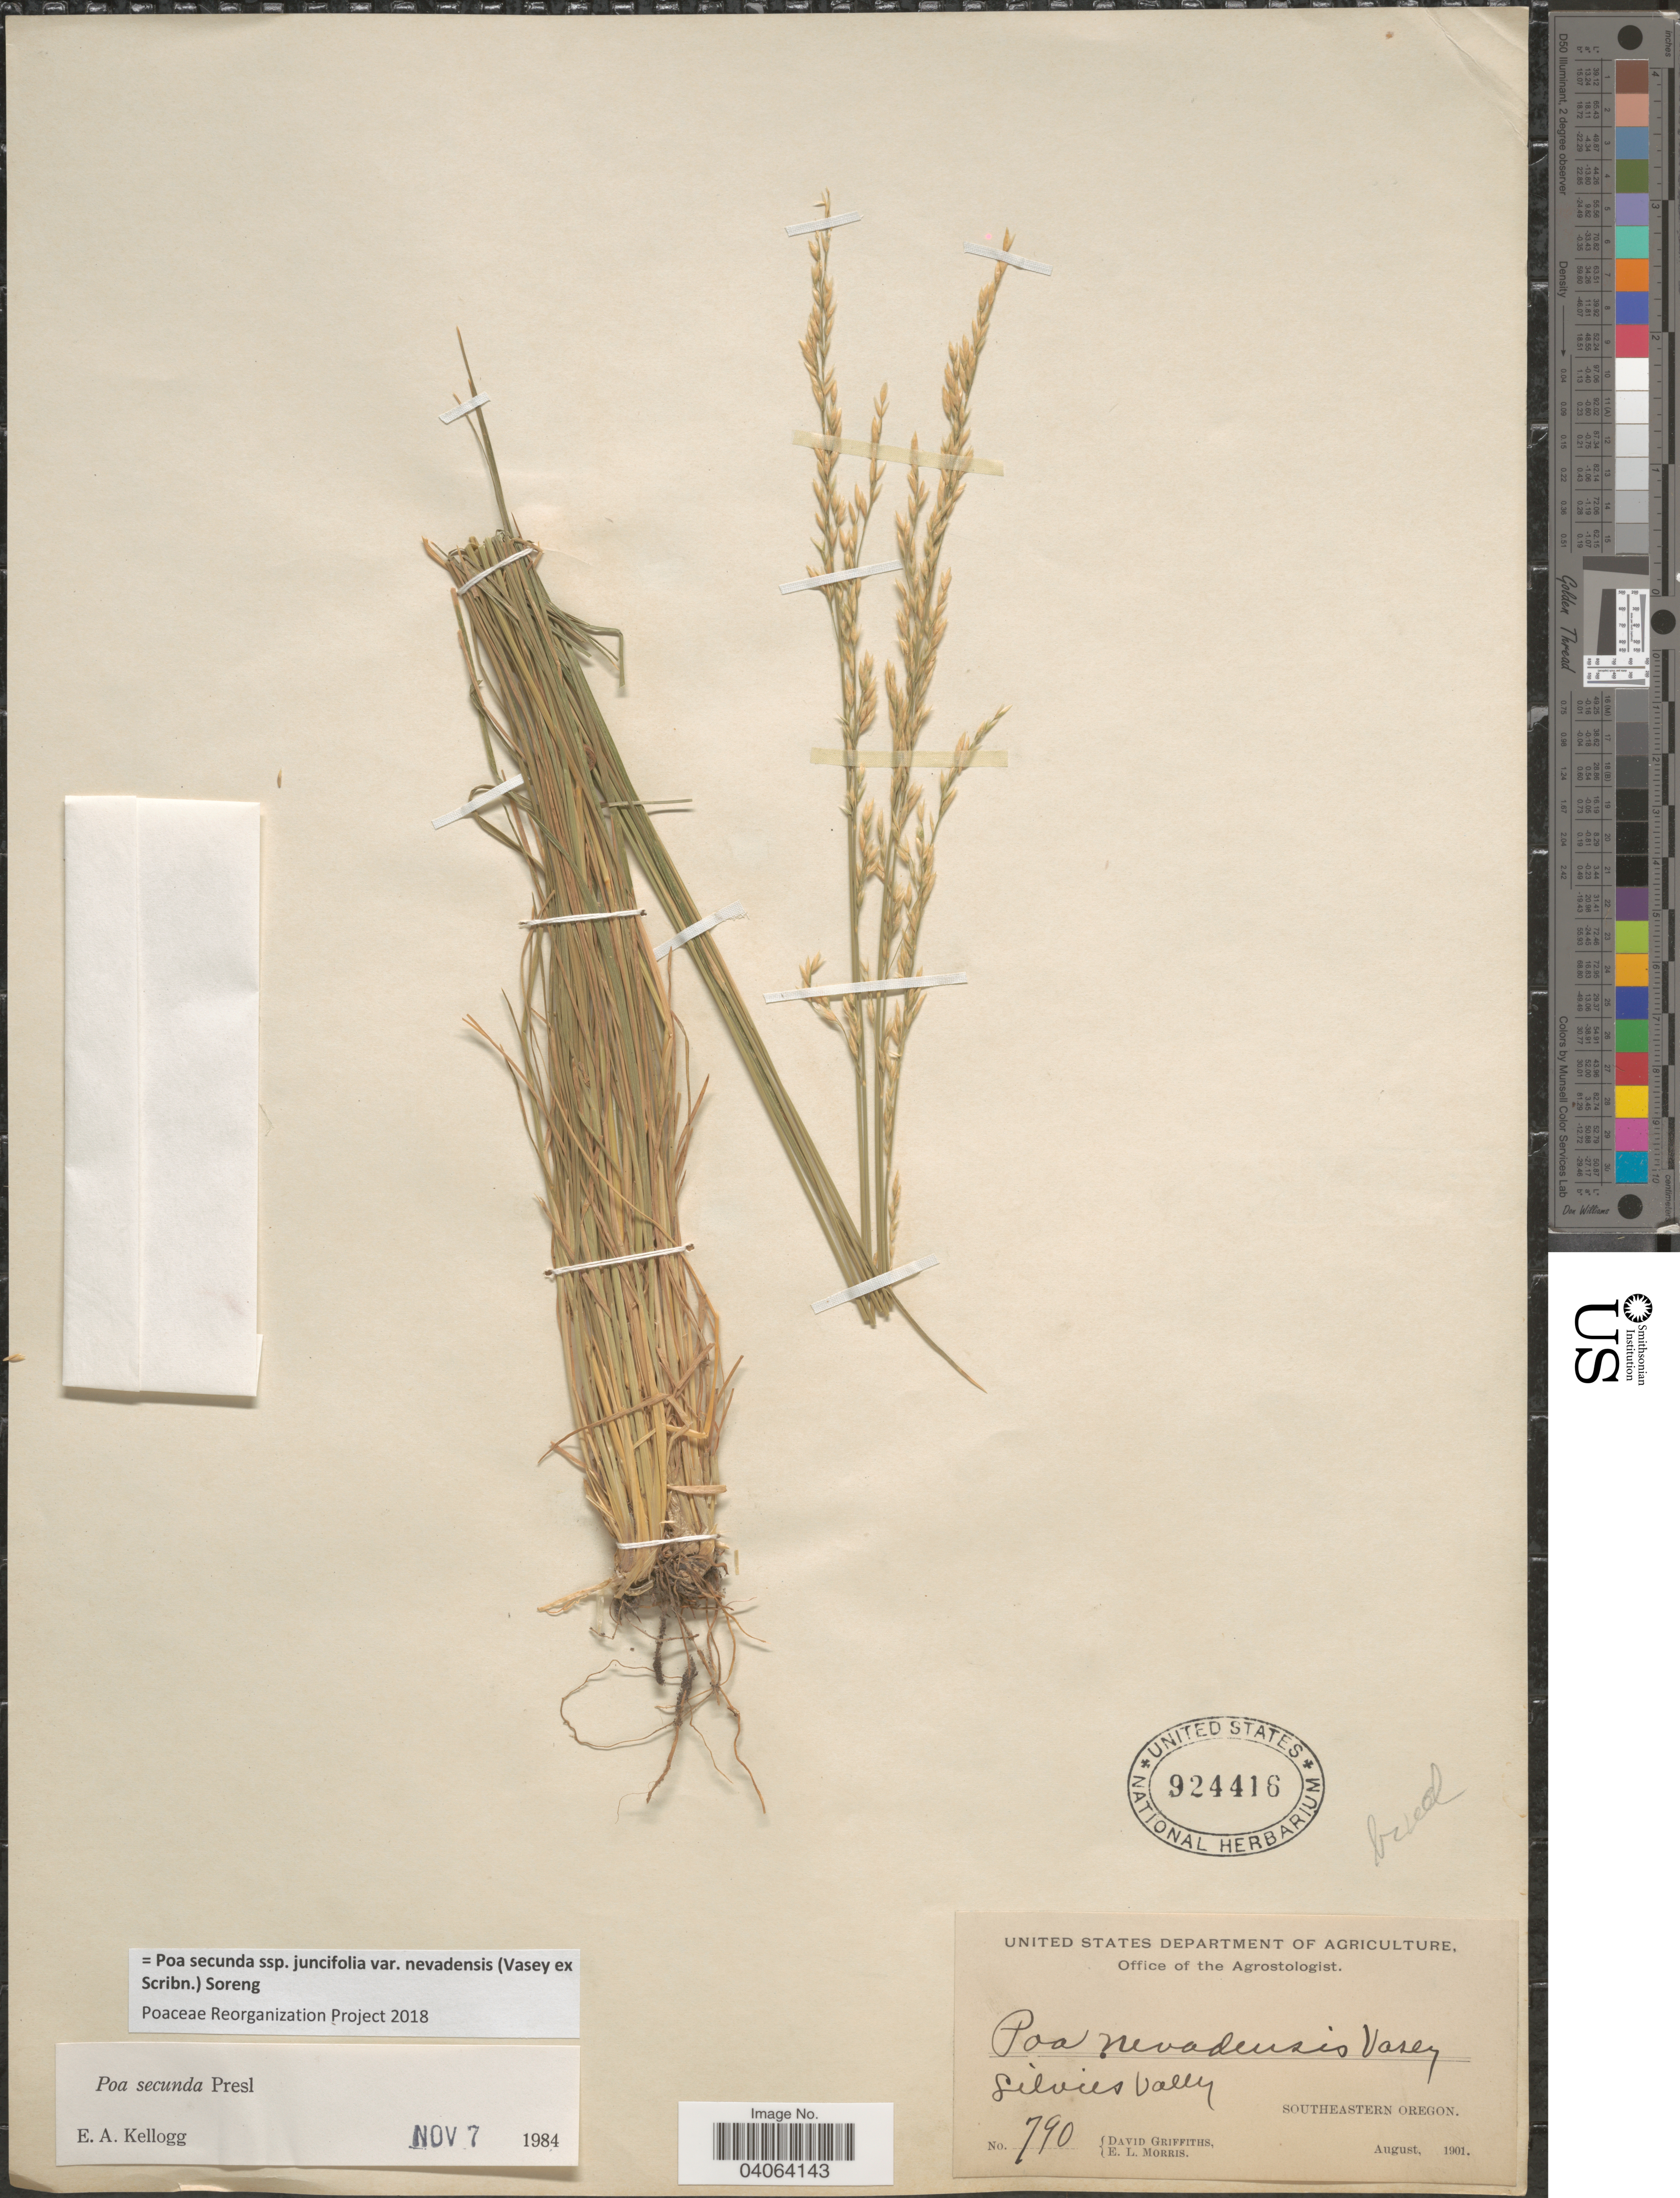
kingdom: Plantae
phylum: Tracheophyta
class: Liliopsida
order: Poales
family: Poaceae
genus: Poa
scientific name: Poa secunda subsp. juncifolia var. nevadensis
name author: (Vasey ex Scribn.) Soreng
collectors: D. Griffiths & E. Morris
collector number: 790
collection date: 1901-08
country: United States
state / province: Oregon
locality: Silvies Valley. Southeastern Oregon.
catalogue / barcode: US 924416